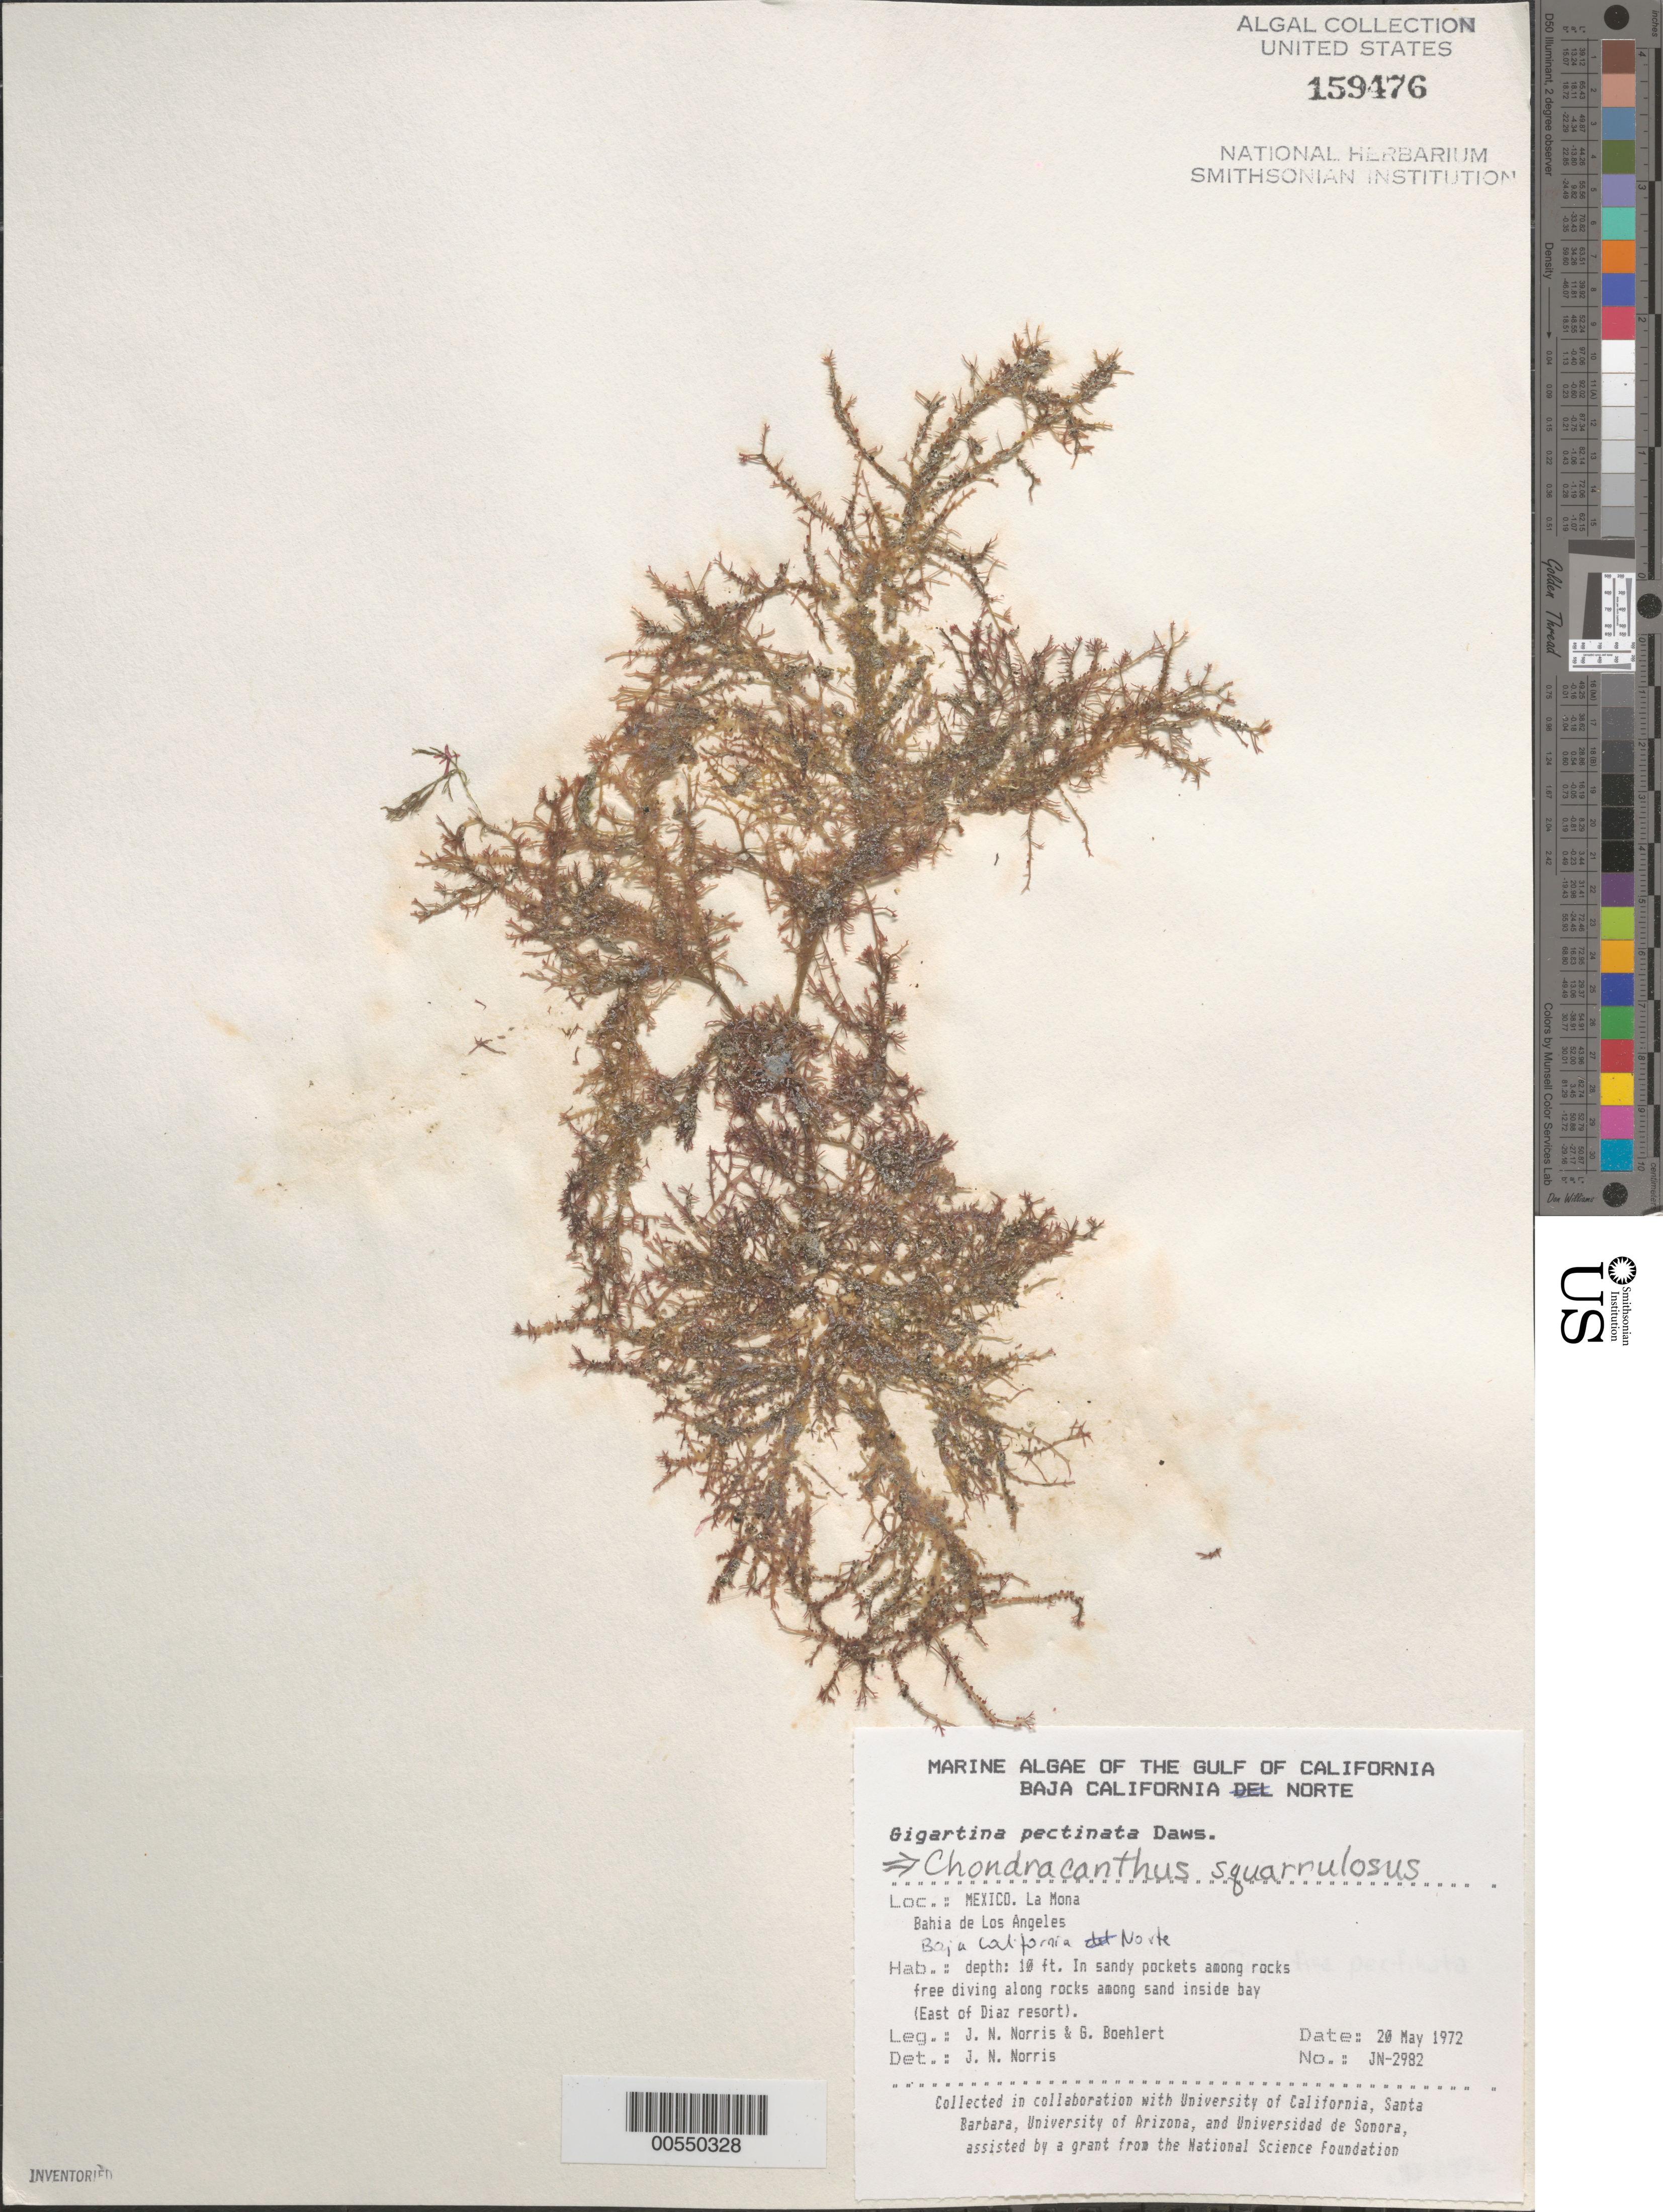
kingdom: Plantae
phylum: Rhodophyta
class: Florideophyceae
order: Gigartinales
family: Gigartinaceae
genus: Chondracanthus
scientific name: Chondracanthus squarrulosus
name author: (Setch. & N.L. Gardner) J.R. Hughey et al.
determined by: Norris, James N.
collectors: J. N. Norris & G. Boehlert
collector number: JN-2982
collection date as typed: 20 May 1972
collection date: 1972-05-20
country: Mexico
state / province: Baja California Norte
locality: La Mona, Bahia de las Animas, east of Diaz Resort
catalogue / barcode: US 159476